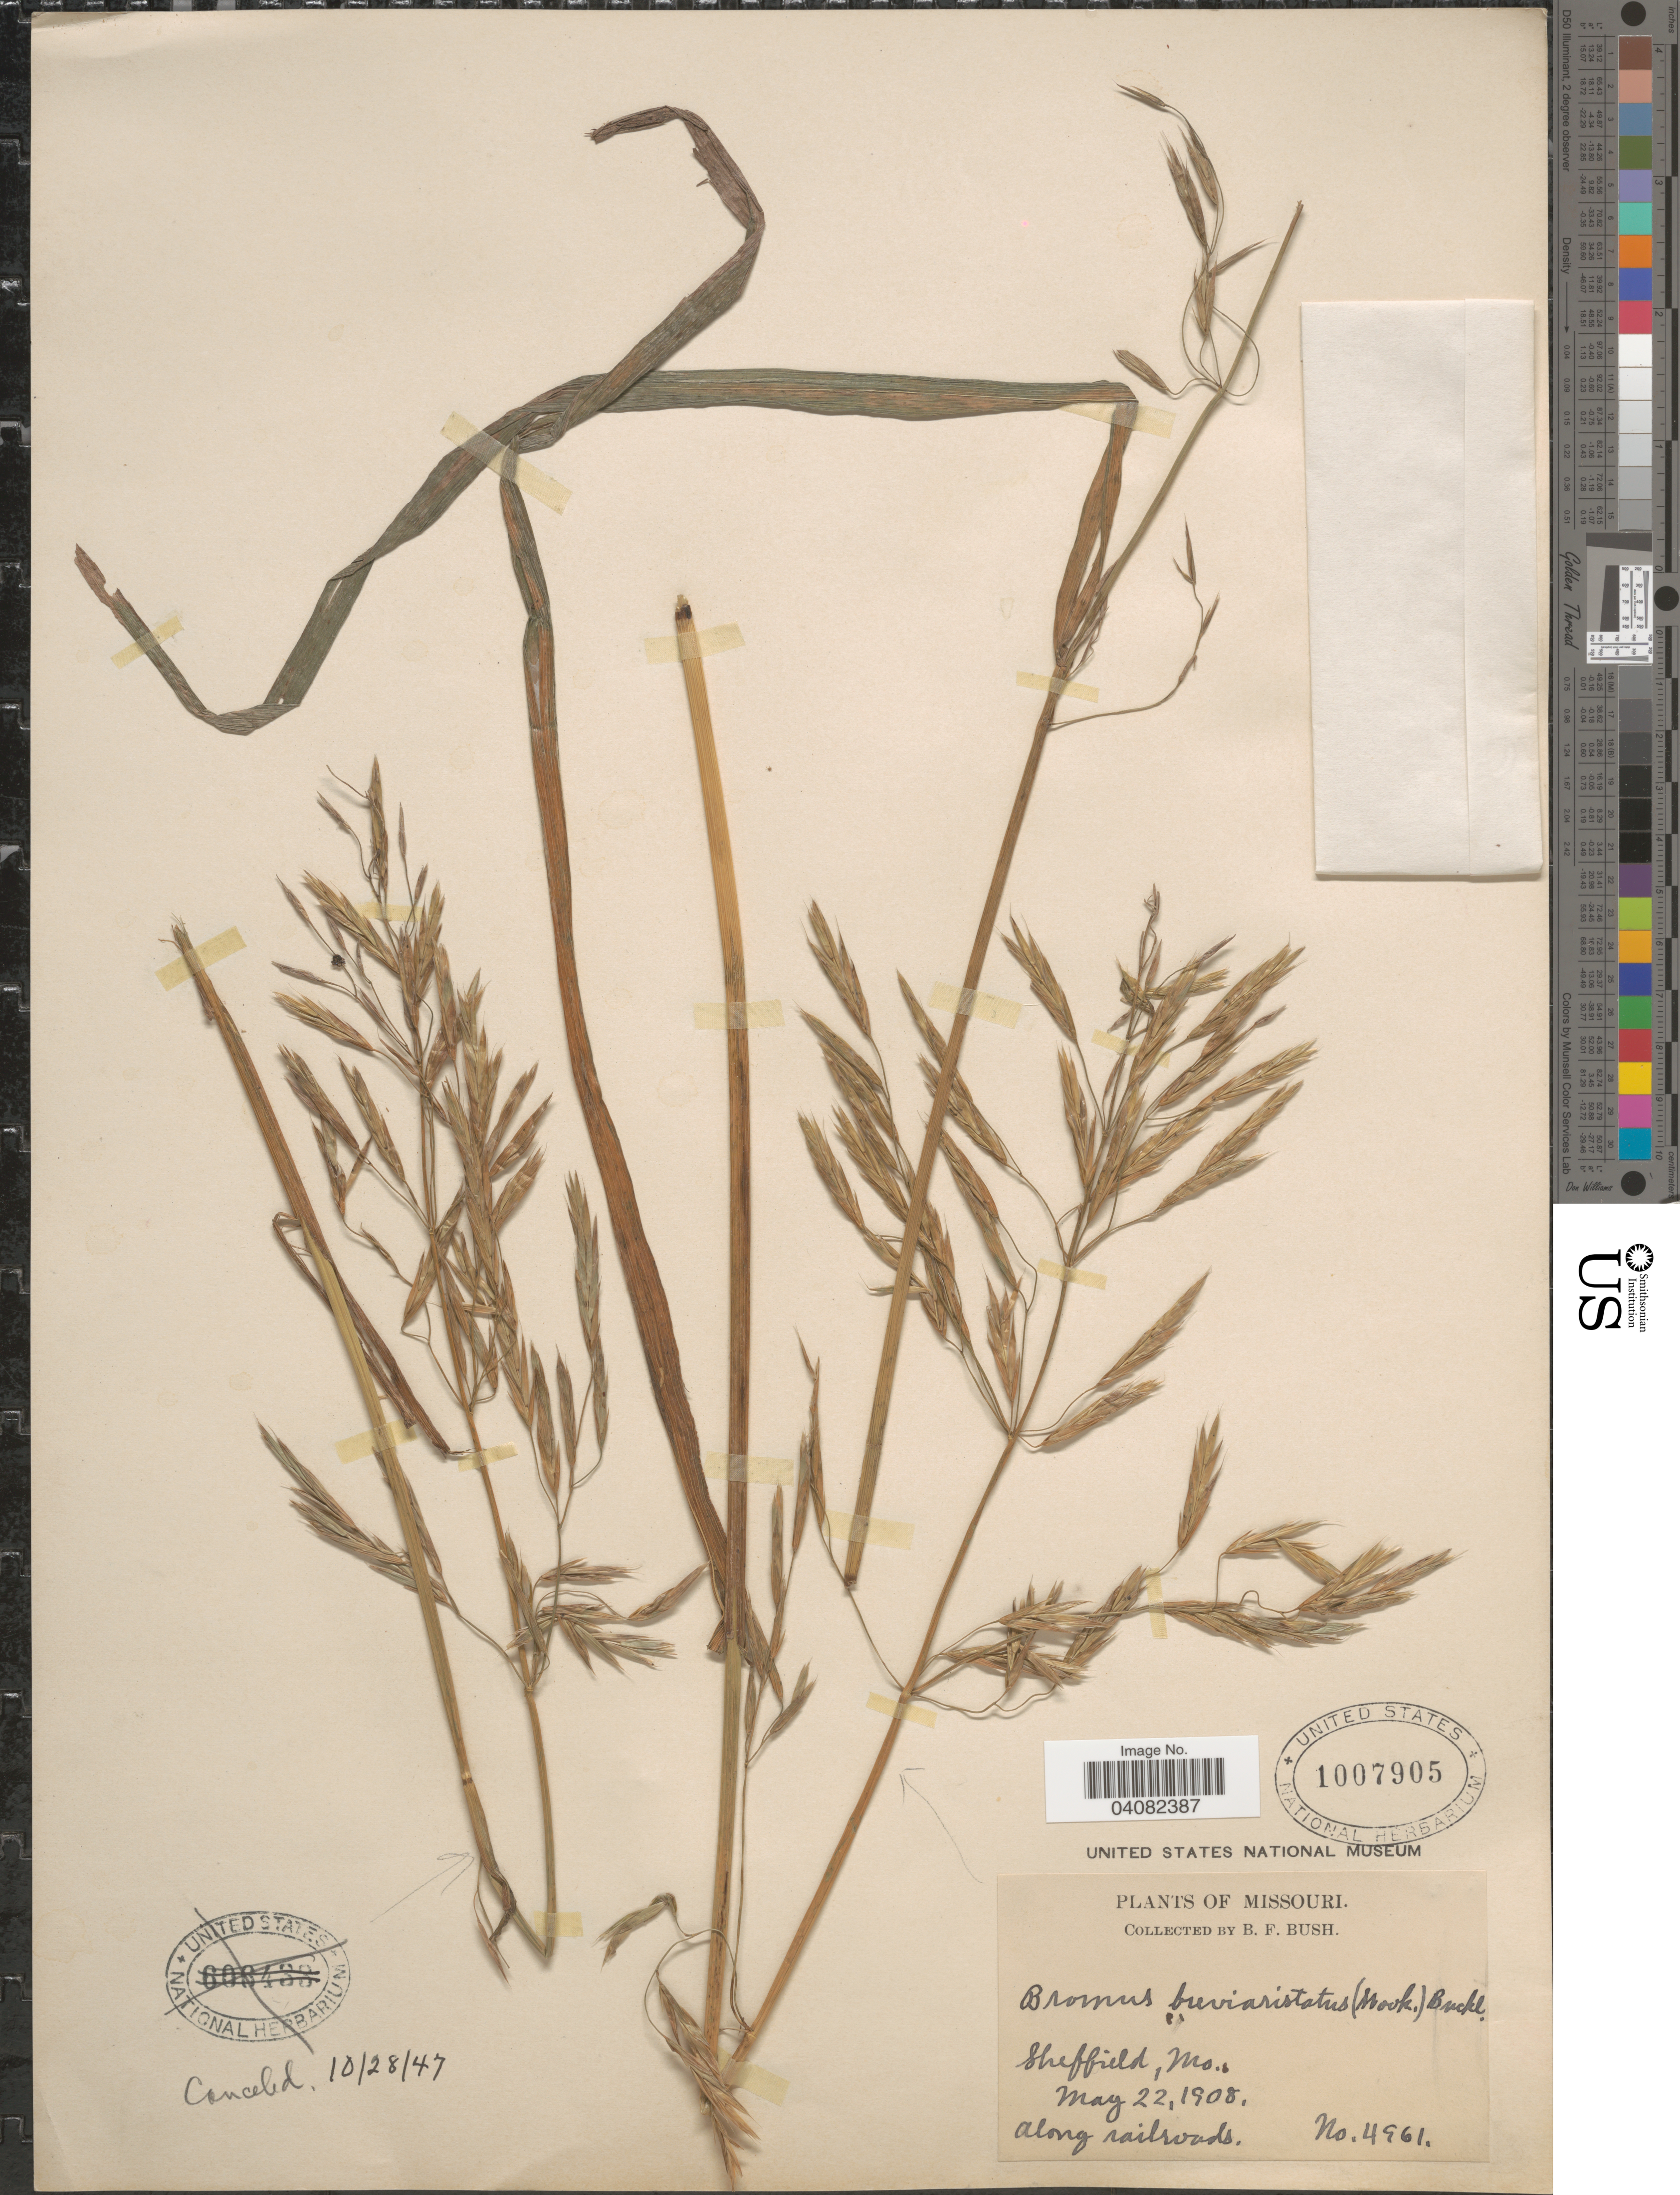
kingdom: Plantae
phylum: Tracheophyta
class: Liliopsida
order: Poales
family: Poaceae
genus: Bromus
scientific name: Bromus inermis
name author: Leyss.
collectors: B. F. Bush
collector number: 4961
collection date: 1908-05-22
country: United States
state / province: Missouri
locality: Sheffield. Along railroads.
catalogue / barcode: US 1007905